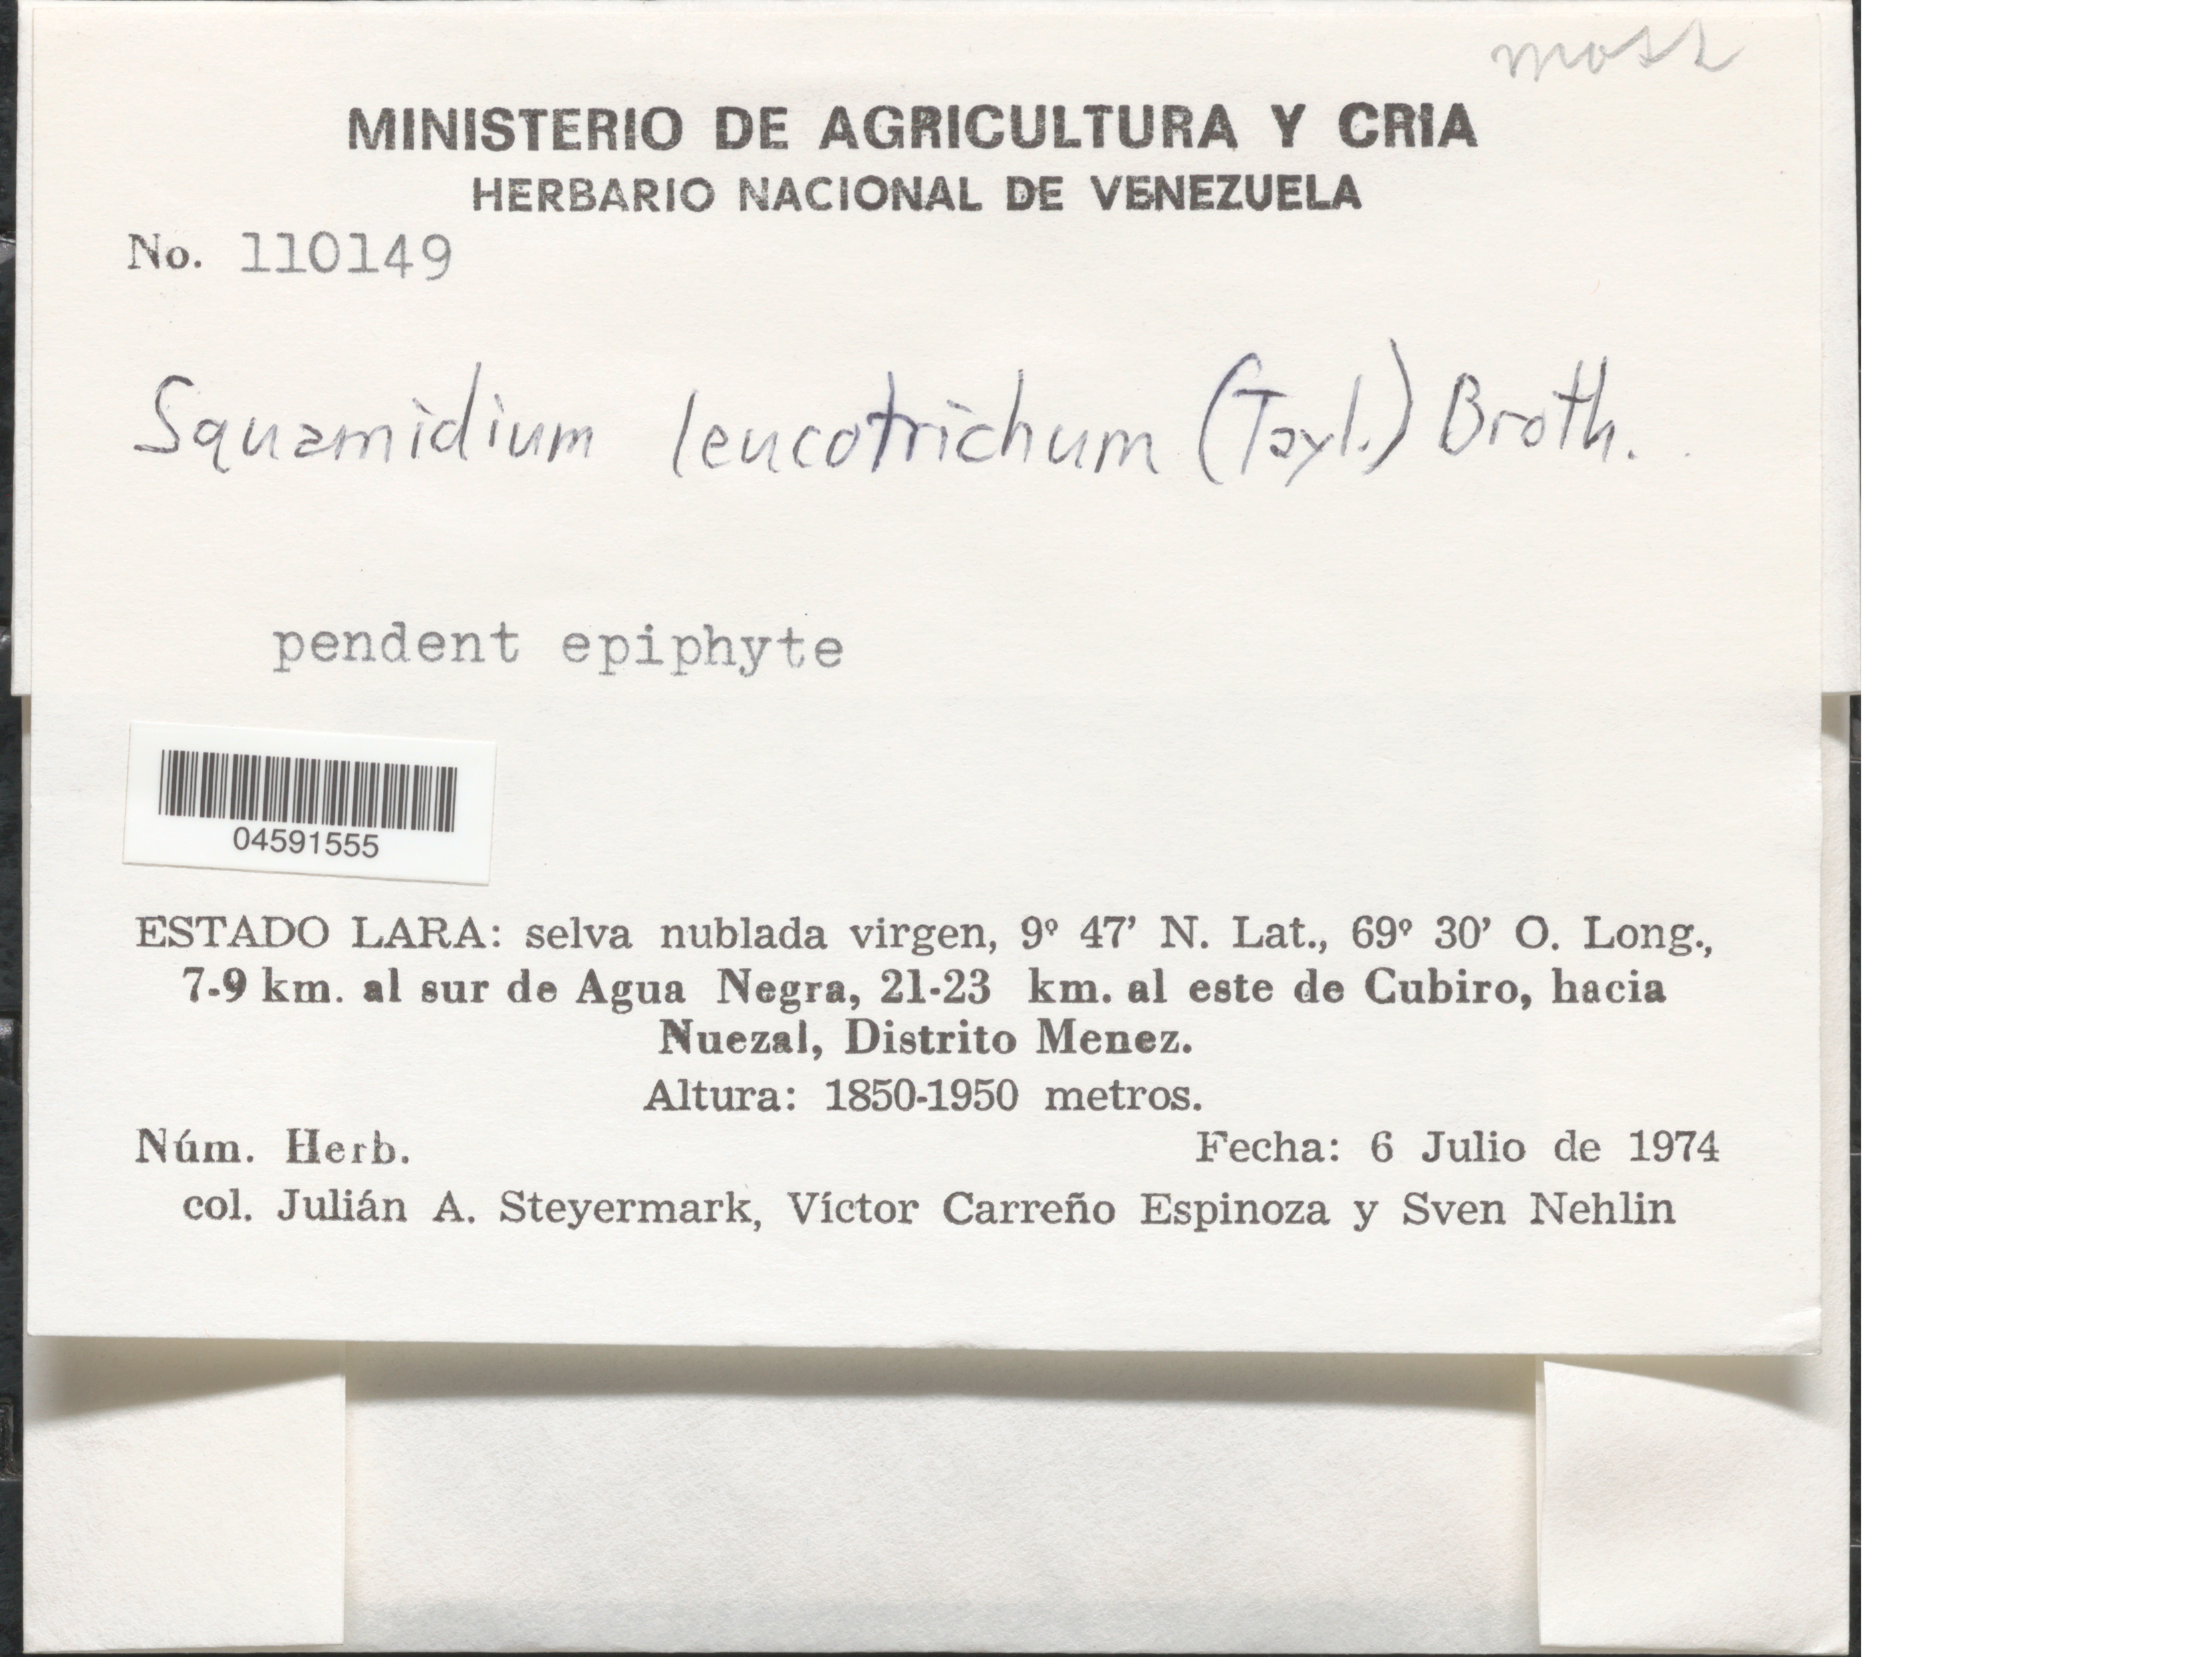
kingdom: Plantae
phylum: Bryophyta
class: Bryopsida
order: Hypnales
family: Brachytheciaceae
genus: Squamidium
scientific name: Squamidium leucotrichum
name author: (T. Taylor) Broth.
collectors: J. Steyermark, V. Carreño E. & S. Nehlin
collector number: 110149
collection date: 1974-07-06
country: Venezuela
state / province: Lara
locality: Selva nublada virgen, 7-9 km. al sur de Agua Negra, 21-23 km. al este de Cubiro, hacia Nuezal, Distrito Menez.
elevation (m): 1850